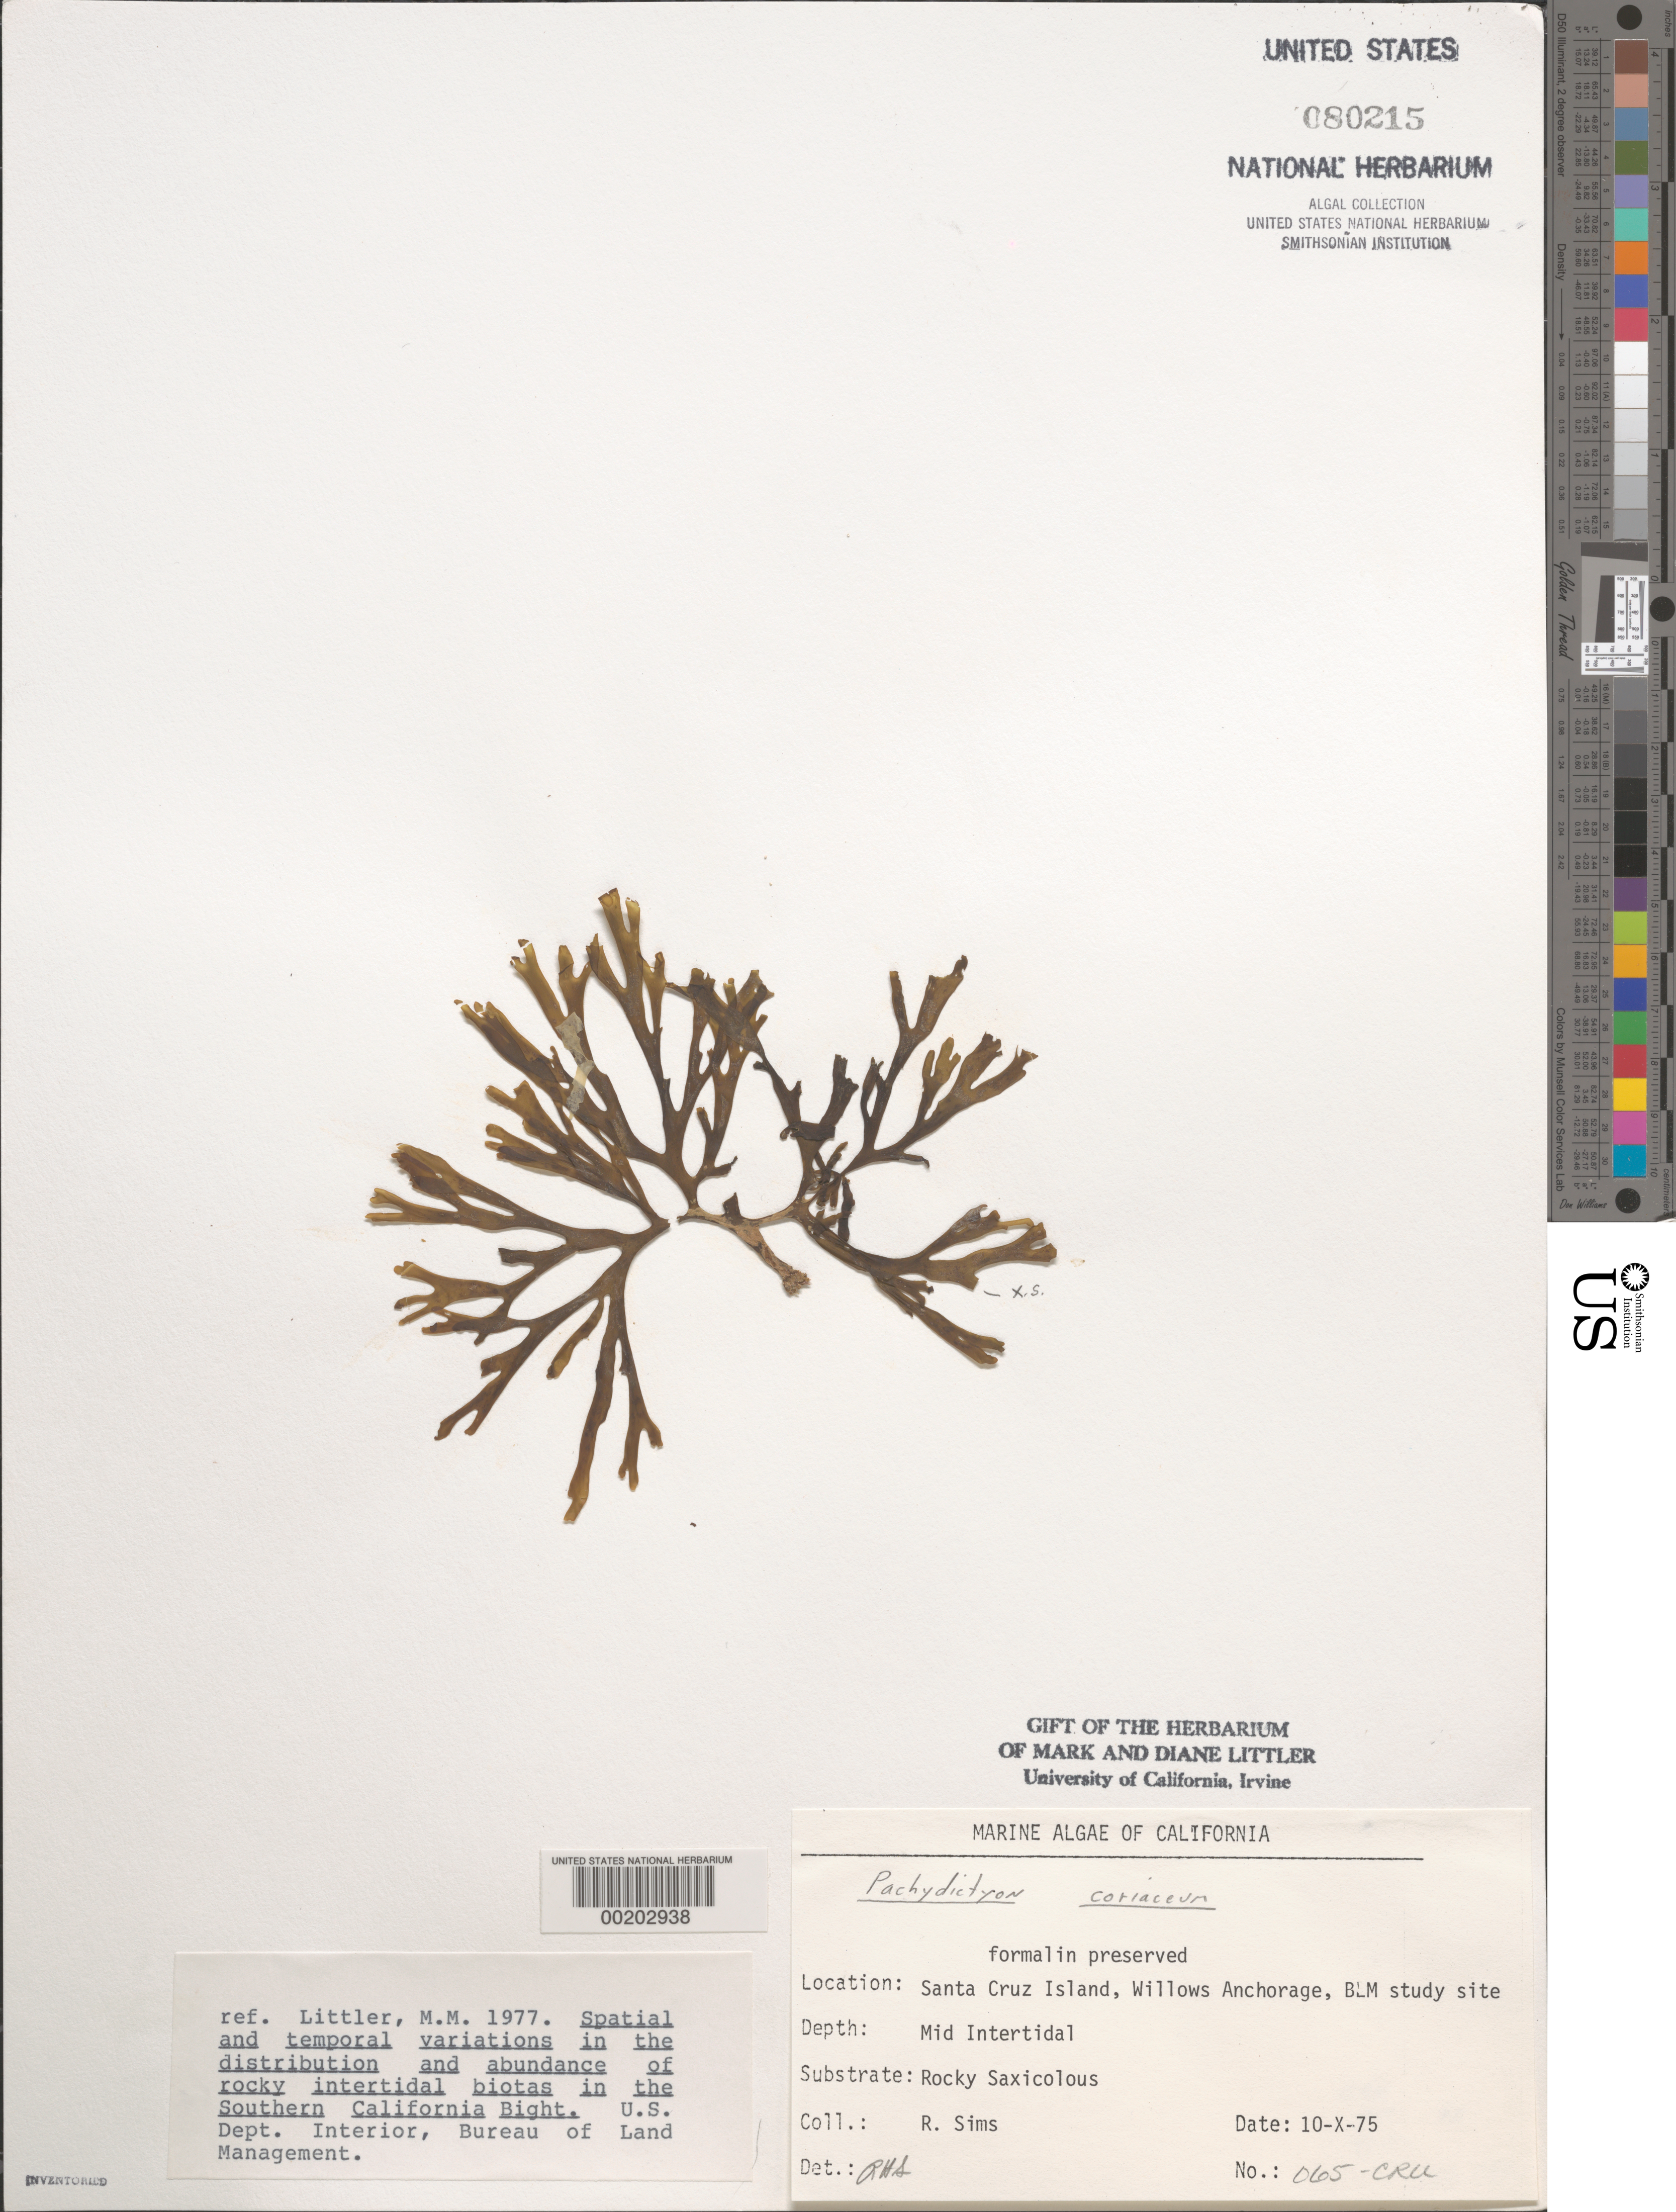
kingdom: Chromista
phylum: Ochrophyta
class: Phaeophyceae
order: Dictyotales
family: Dictyotaceae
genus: Pachydictyon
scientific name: Pachydictyon coriaceum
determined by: Sims, Robert H.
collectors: R. H. Sims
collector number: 065-cru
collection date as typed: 10 Oct 1975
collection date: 1975-10-10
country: United States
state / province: California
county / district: Santa Barbara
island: Santa Cruz Island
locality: Willows Anchorage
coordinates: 33 57'38"N, 119 45'18"W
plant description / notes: BLM-SOCALBIGHT Rocky Intertidal Survey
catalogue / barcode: US 80215